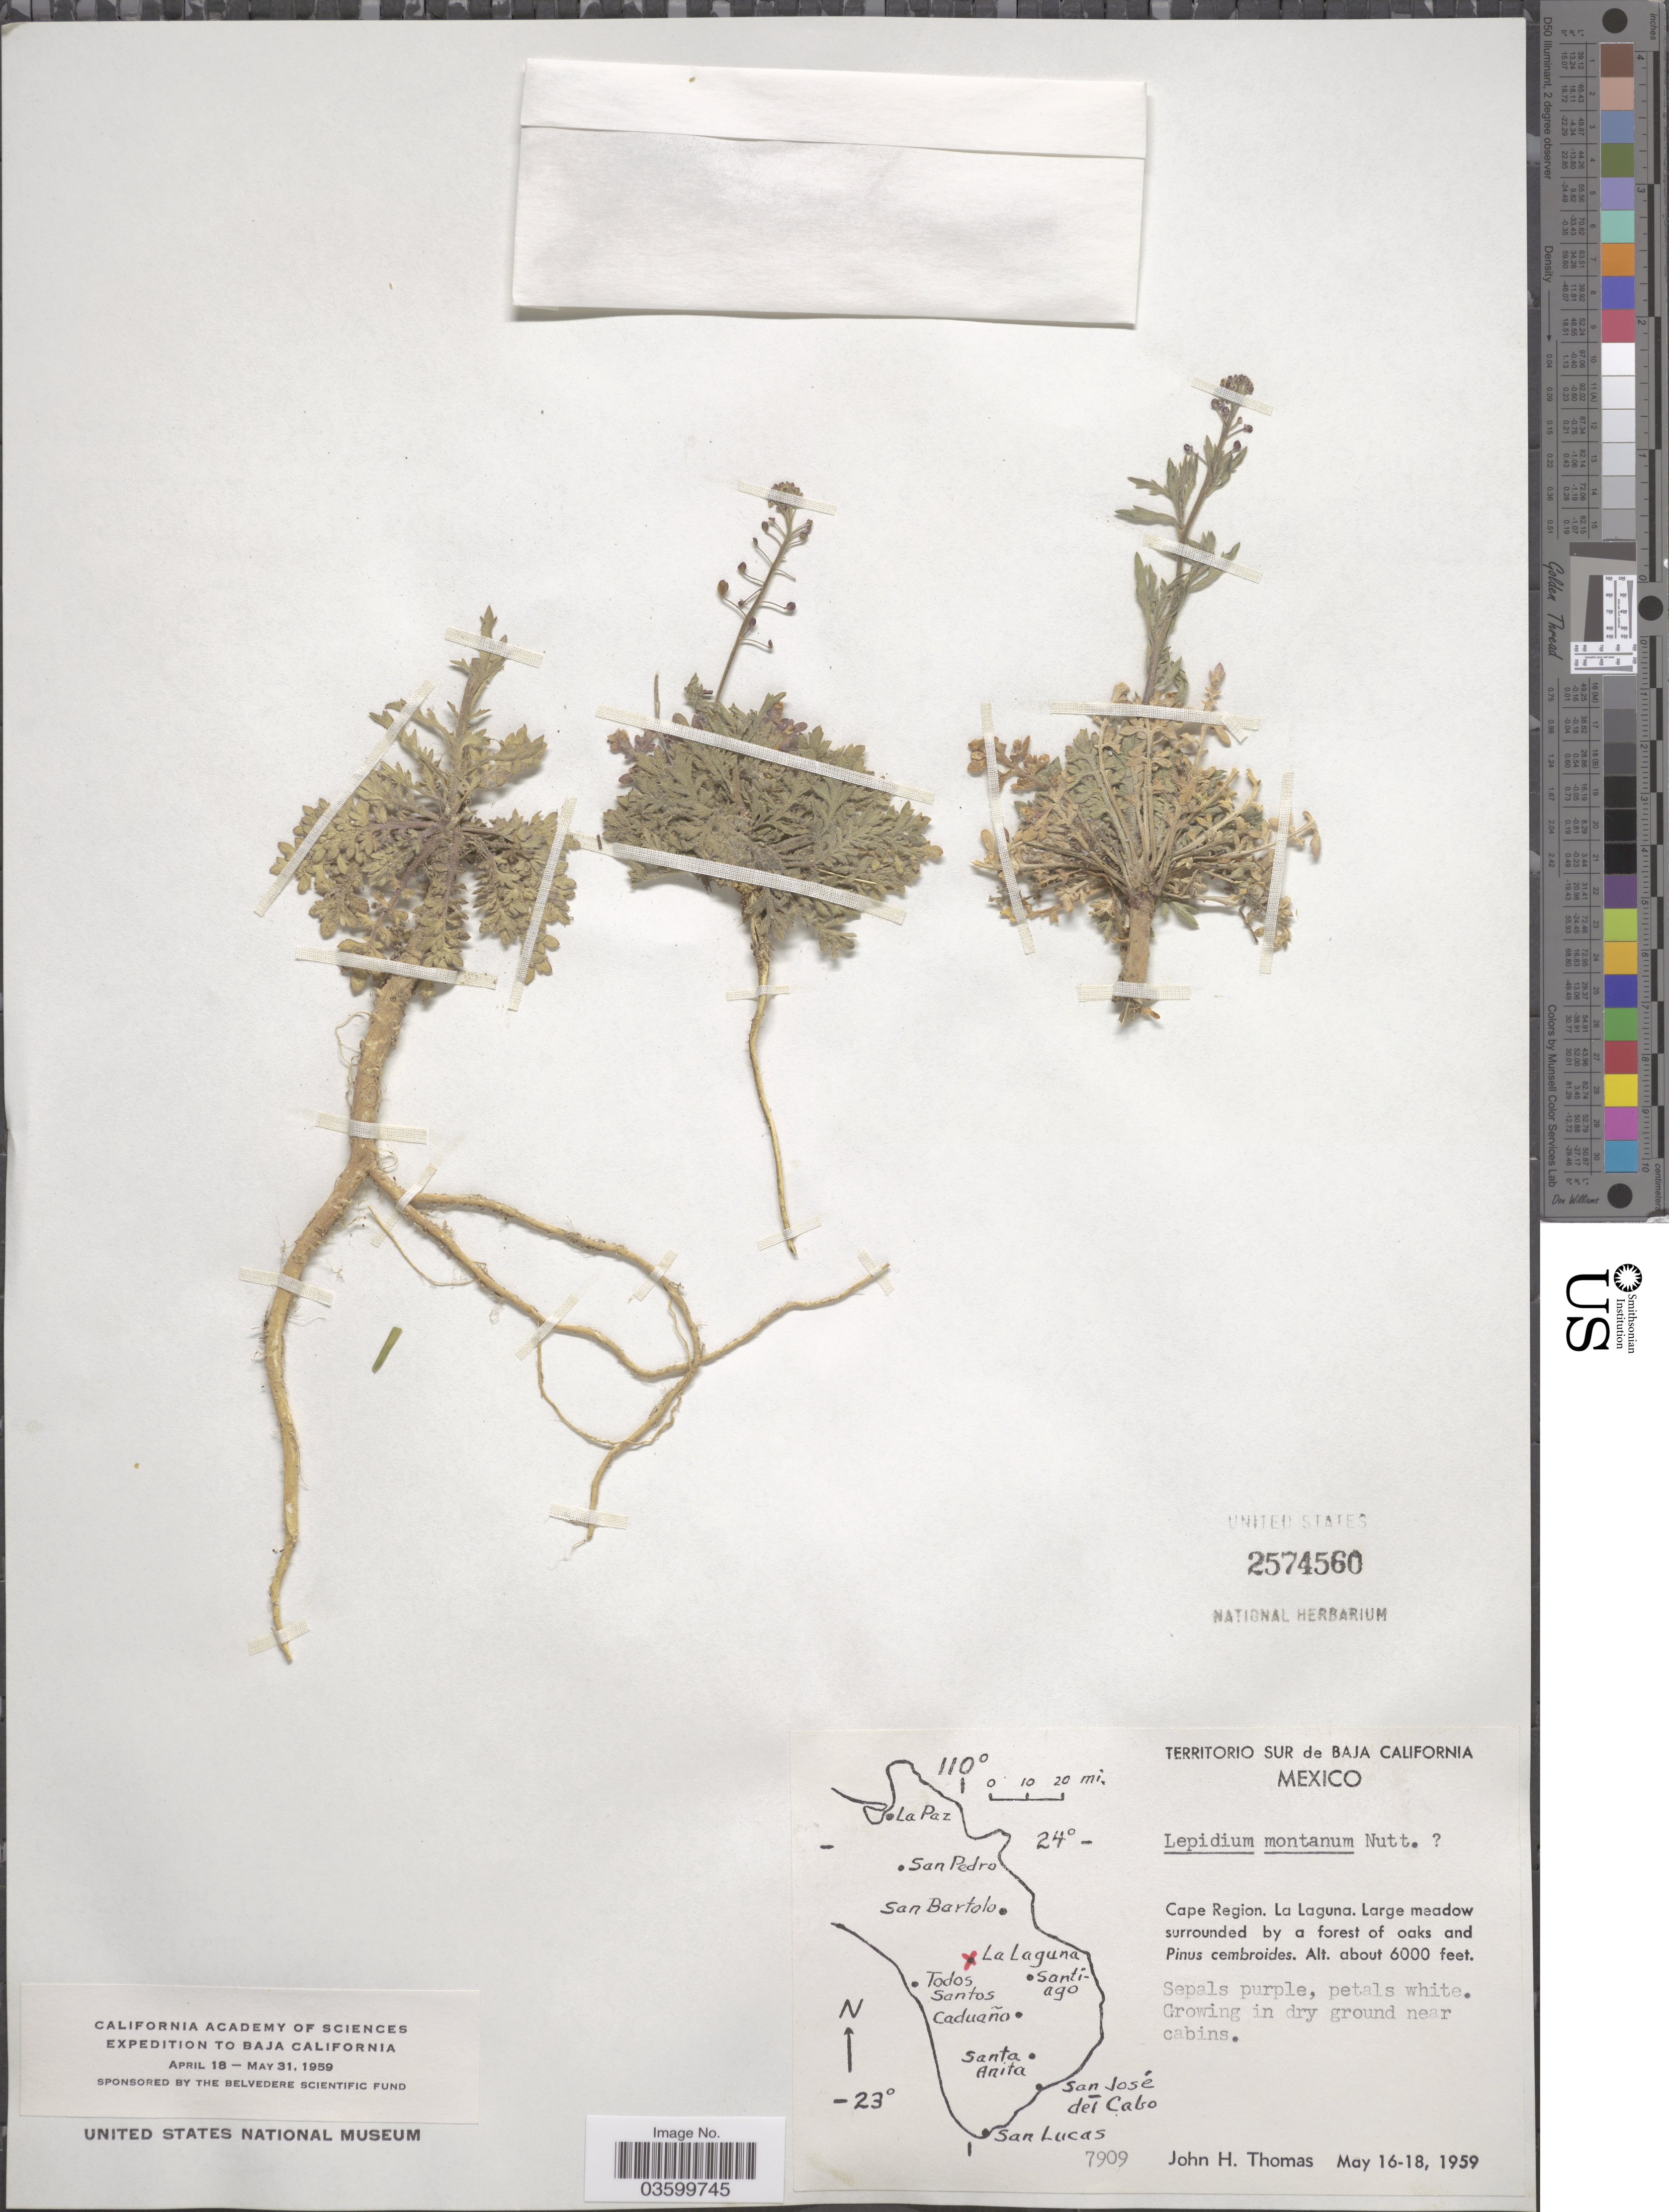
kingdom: Plantae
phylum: Tracheophyta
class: Magnoliopsida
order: Brassicales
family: Brassicaceae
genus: Lepidium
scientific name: Lepidium montanum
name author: Nutt.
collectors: J. H. Thomas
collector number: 7909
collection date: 1959-05-16/1959-05-18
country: Mexico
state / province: Baja California Sur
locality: Cape Region. La Laguna.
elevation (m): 1829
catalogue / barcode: US 2574560